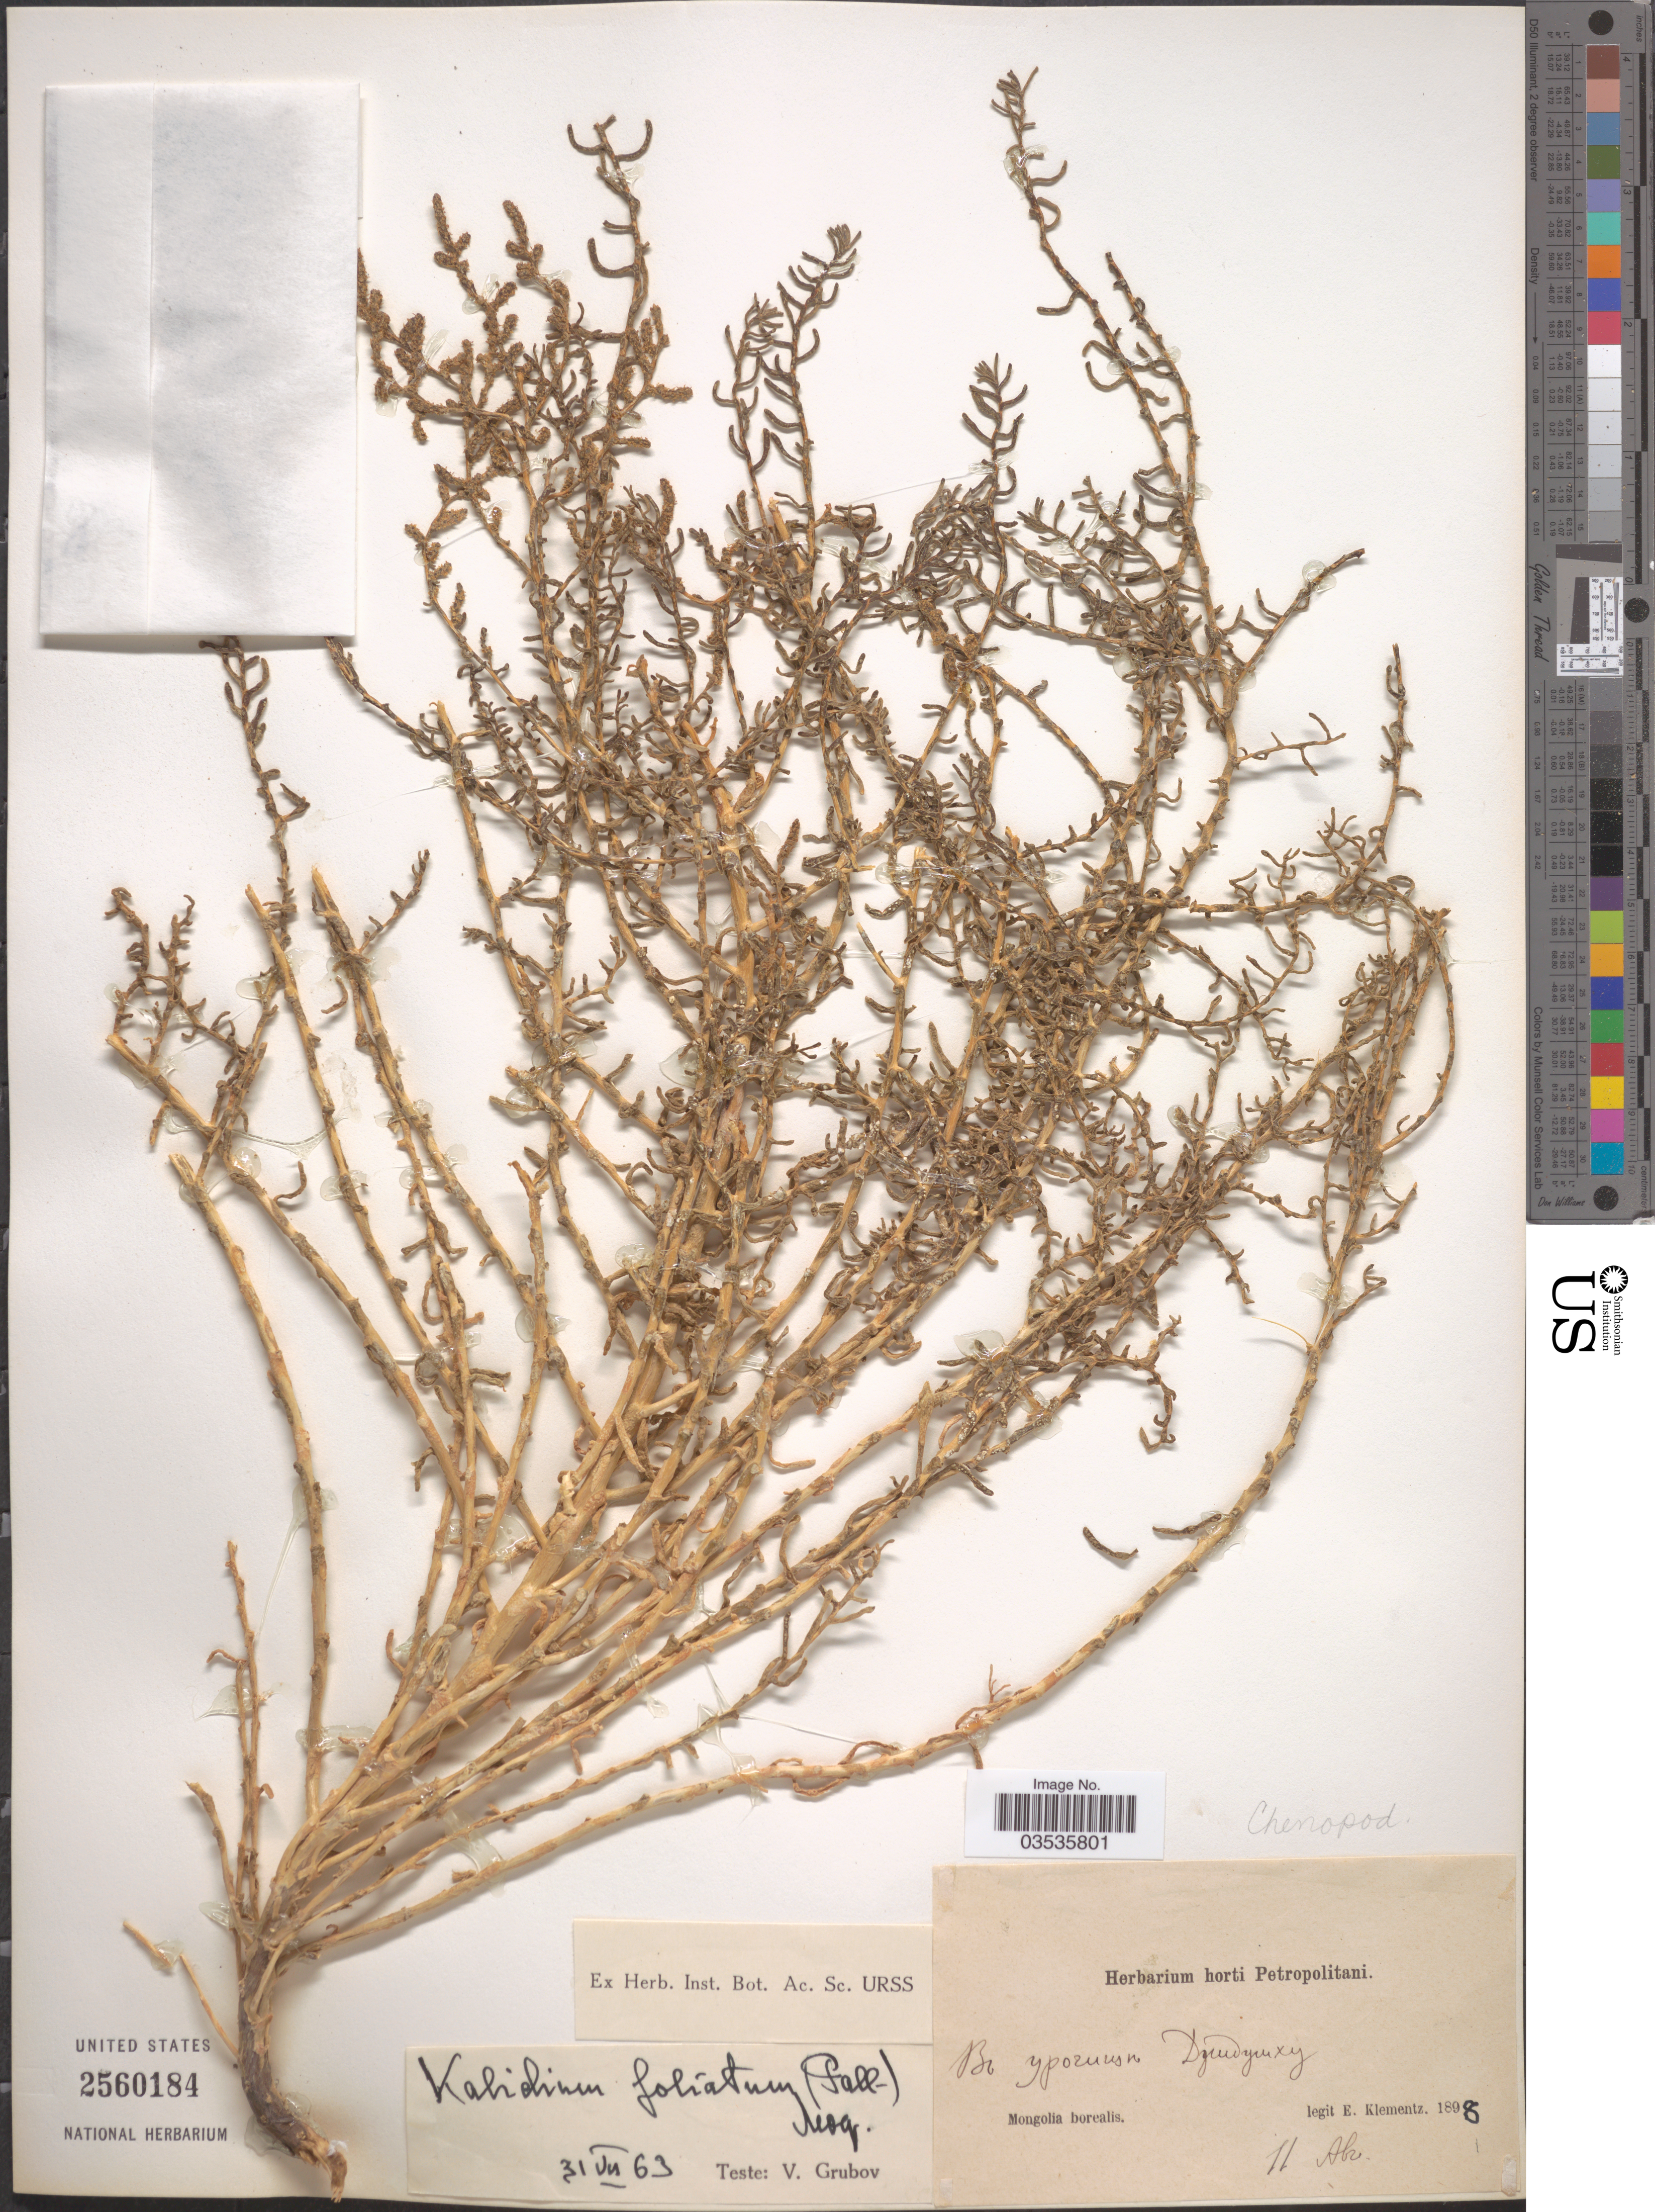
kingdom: Plantae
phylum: Tracheophyta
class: Magnoliopsida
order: Caryophyllales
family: Amaranthaceae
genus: Kalidium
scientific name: Kalidium foliatum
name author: (Pall.) Moq.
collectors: E. Klementz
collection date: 1898-04-11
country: Mongolia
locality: X. Mongolia borealis.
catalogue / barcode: US 2560184